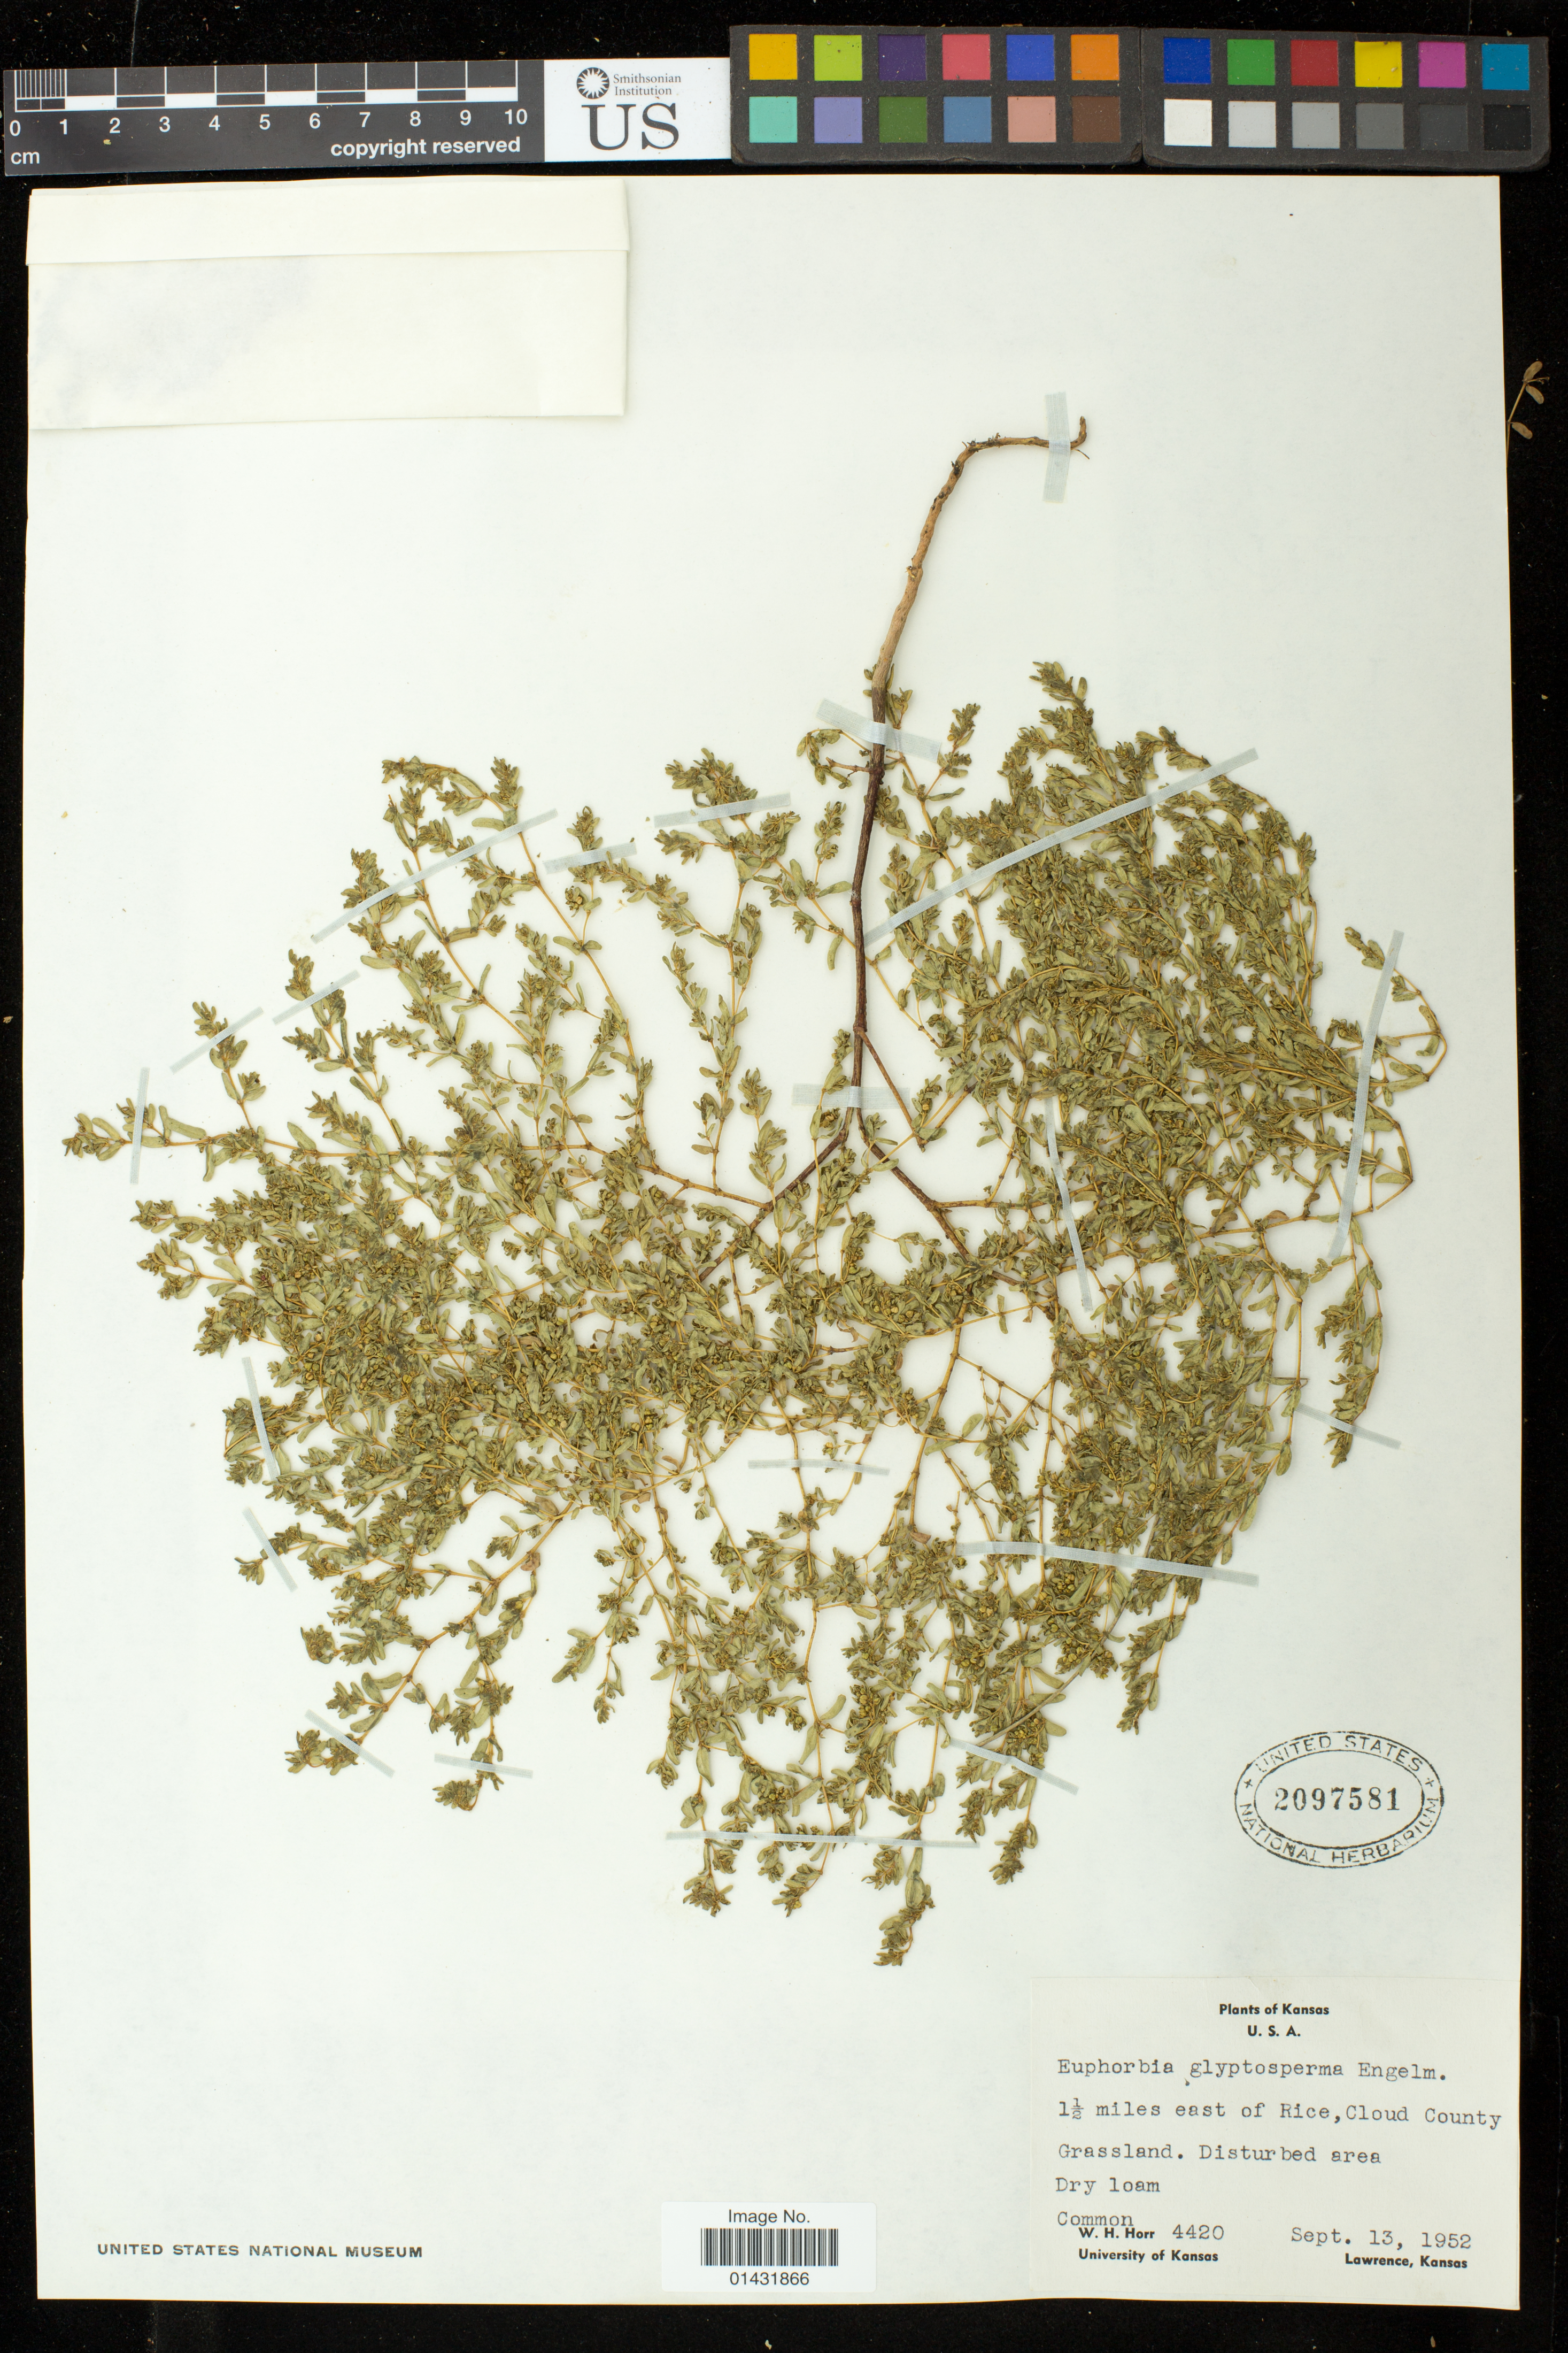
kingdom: Plantae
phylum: Tracheophyta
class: Magnoliopsida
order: Malpighiales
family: Euphorbiaceae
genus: Euphorbia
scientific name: Euphorbia glyptosperma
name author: Engelm.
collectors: W. H. Horr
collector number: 4420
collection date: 1952-09-13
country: United States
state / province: Kansas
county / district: Cloud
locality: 1 1/2 miles east of Rice.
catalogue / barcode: US 2097581